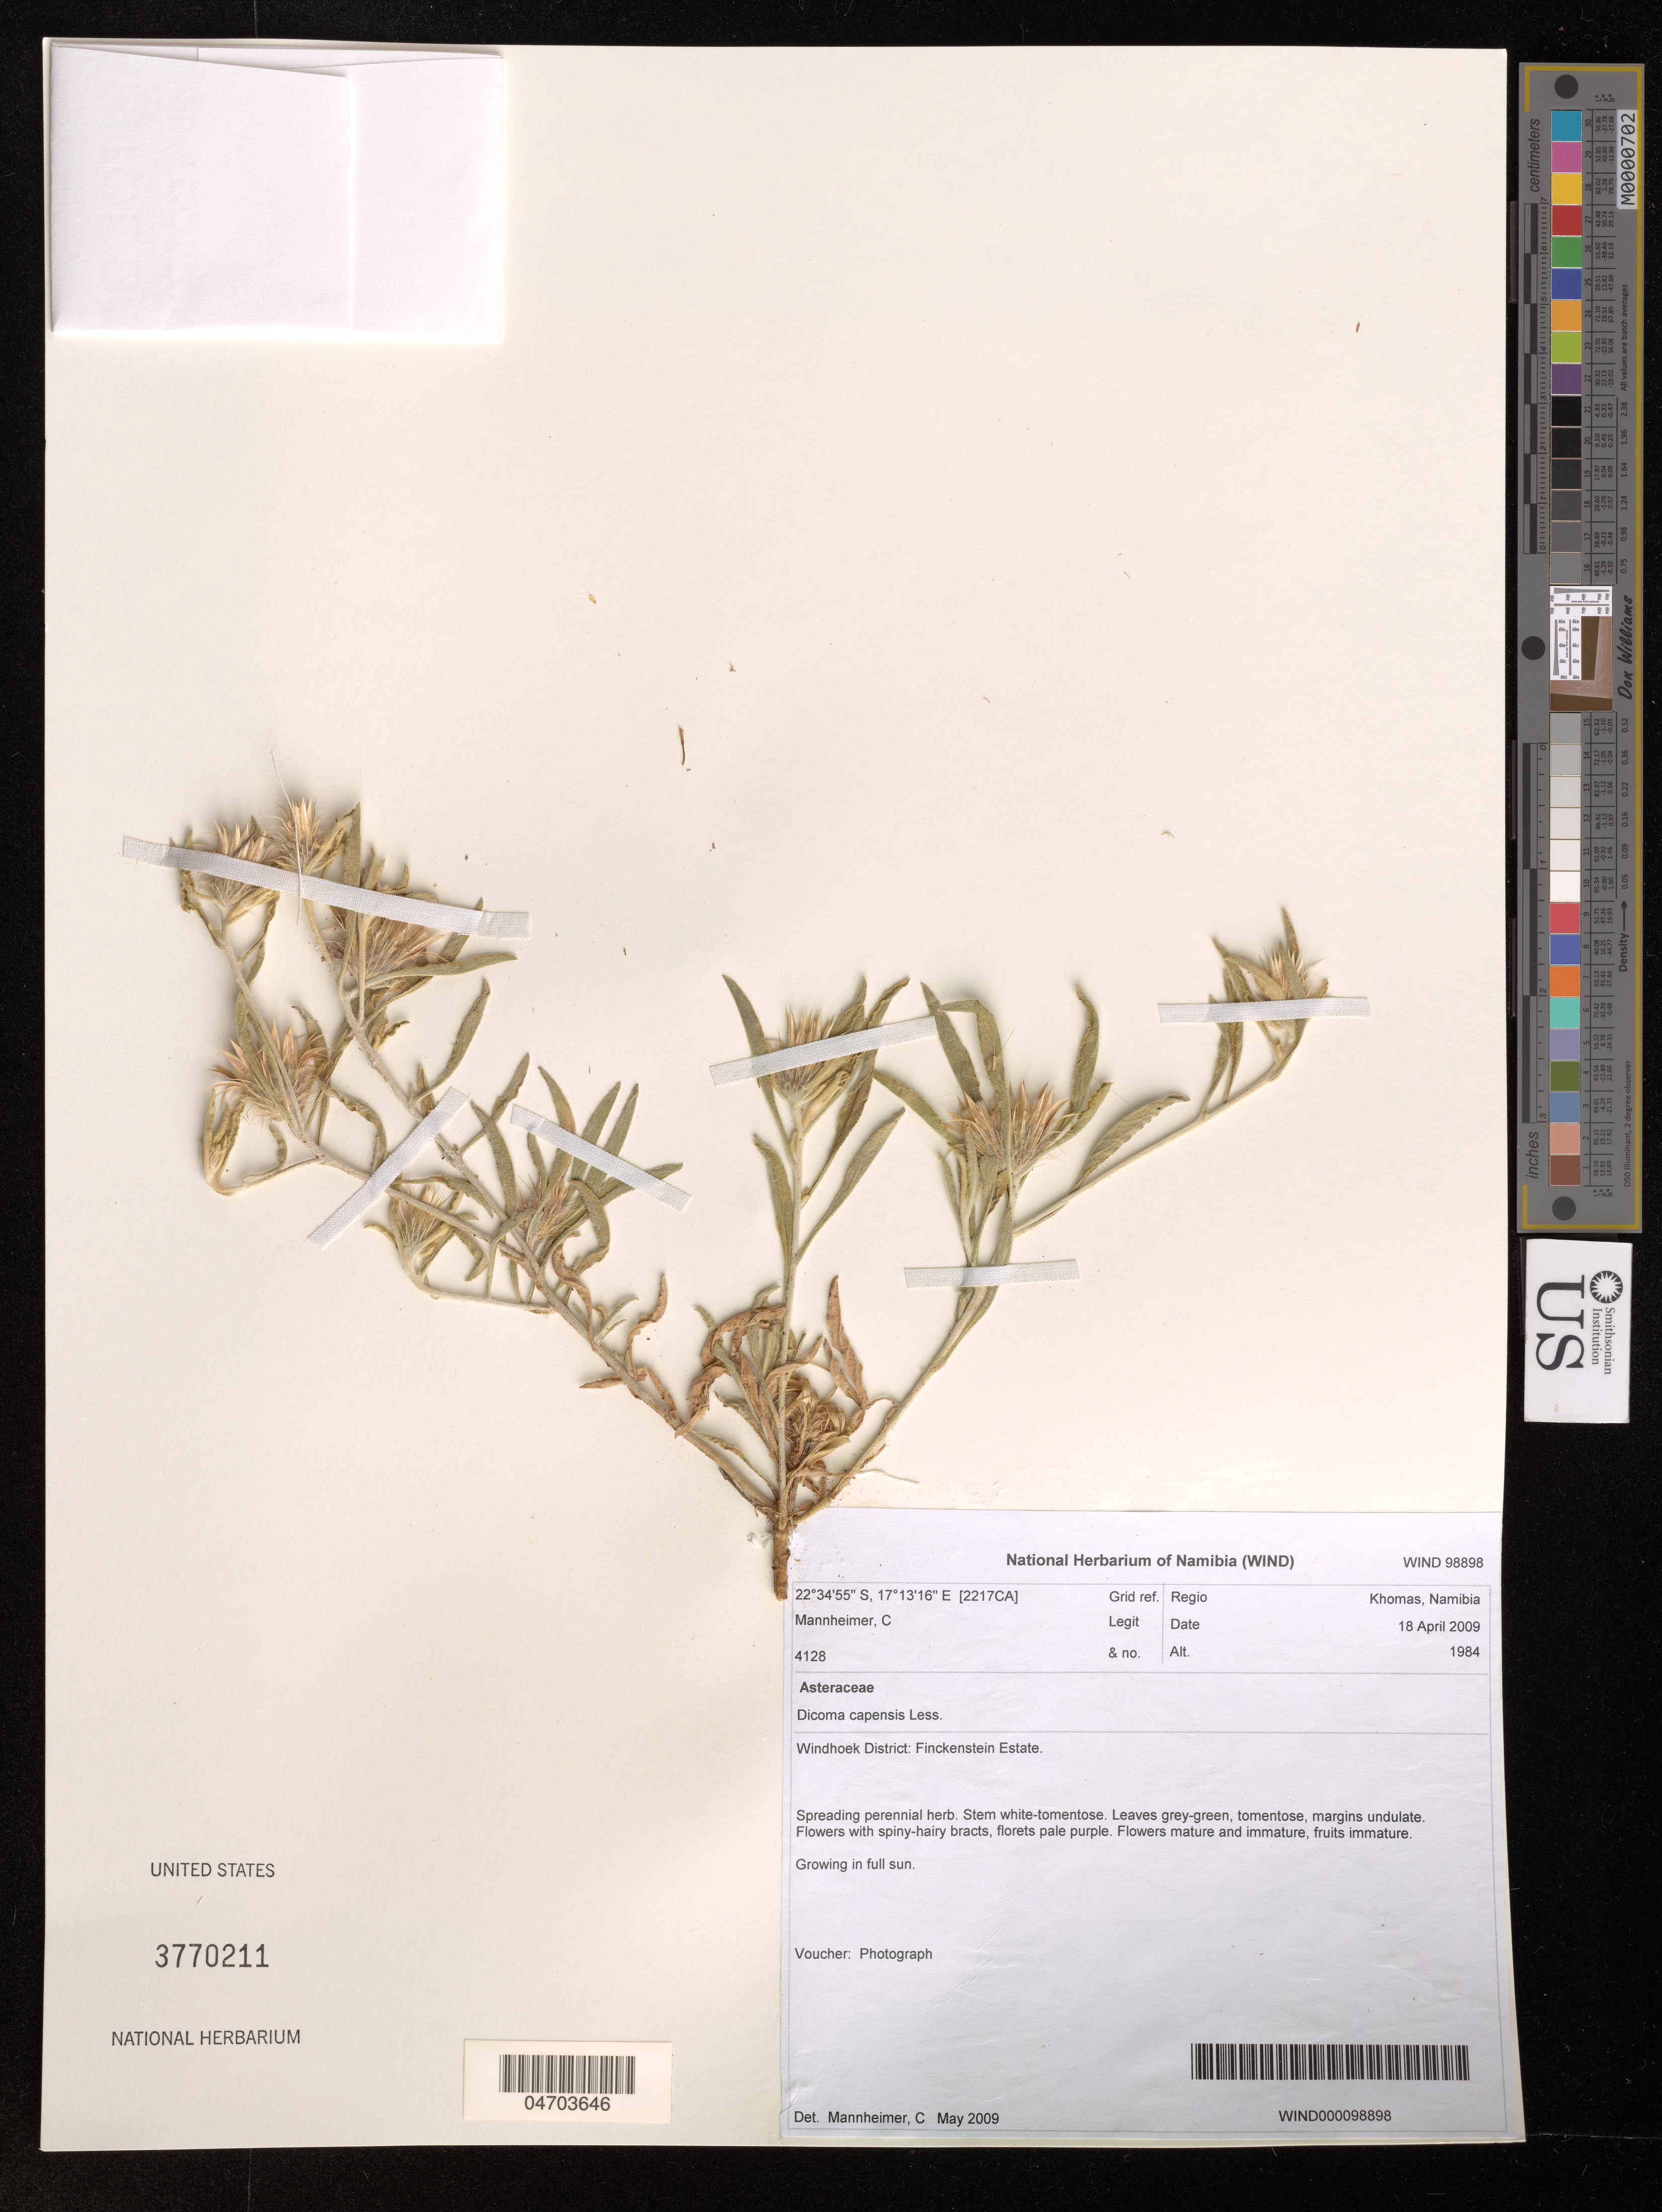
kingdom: Plantae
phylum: Tracheophyta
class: Magnoliopsida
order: Asterales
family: Asteraceae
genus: Dicoma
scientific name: Dicoma capensis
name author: Less.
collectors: C. Manheimer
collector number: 4128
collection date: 2009-04-18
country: Namibia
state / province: Khomas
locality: Windhoek District: Finckenstein Estate.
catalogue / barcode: US 3770211